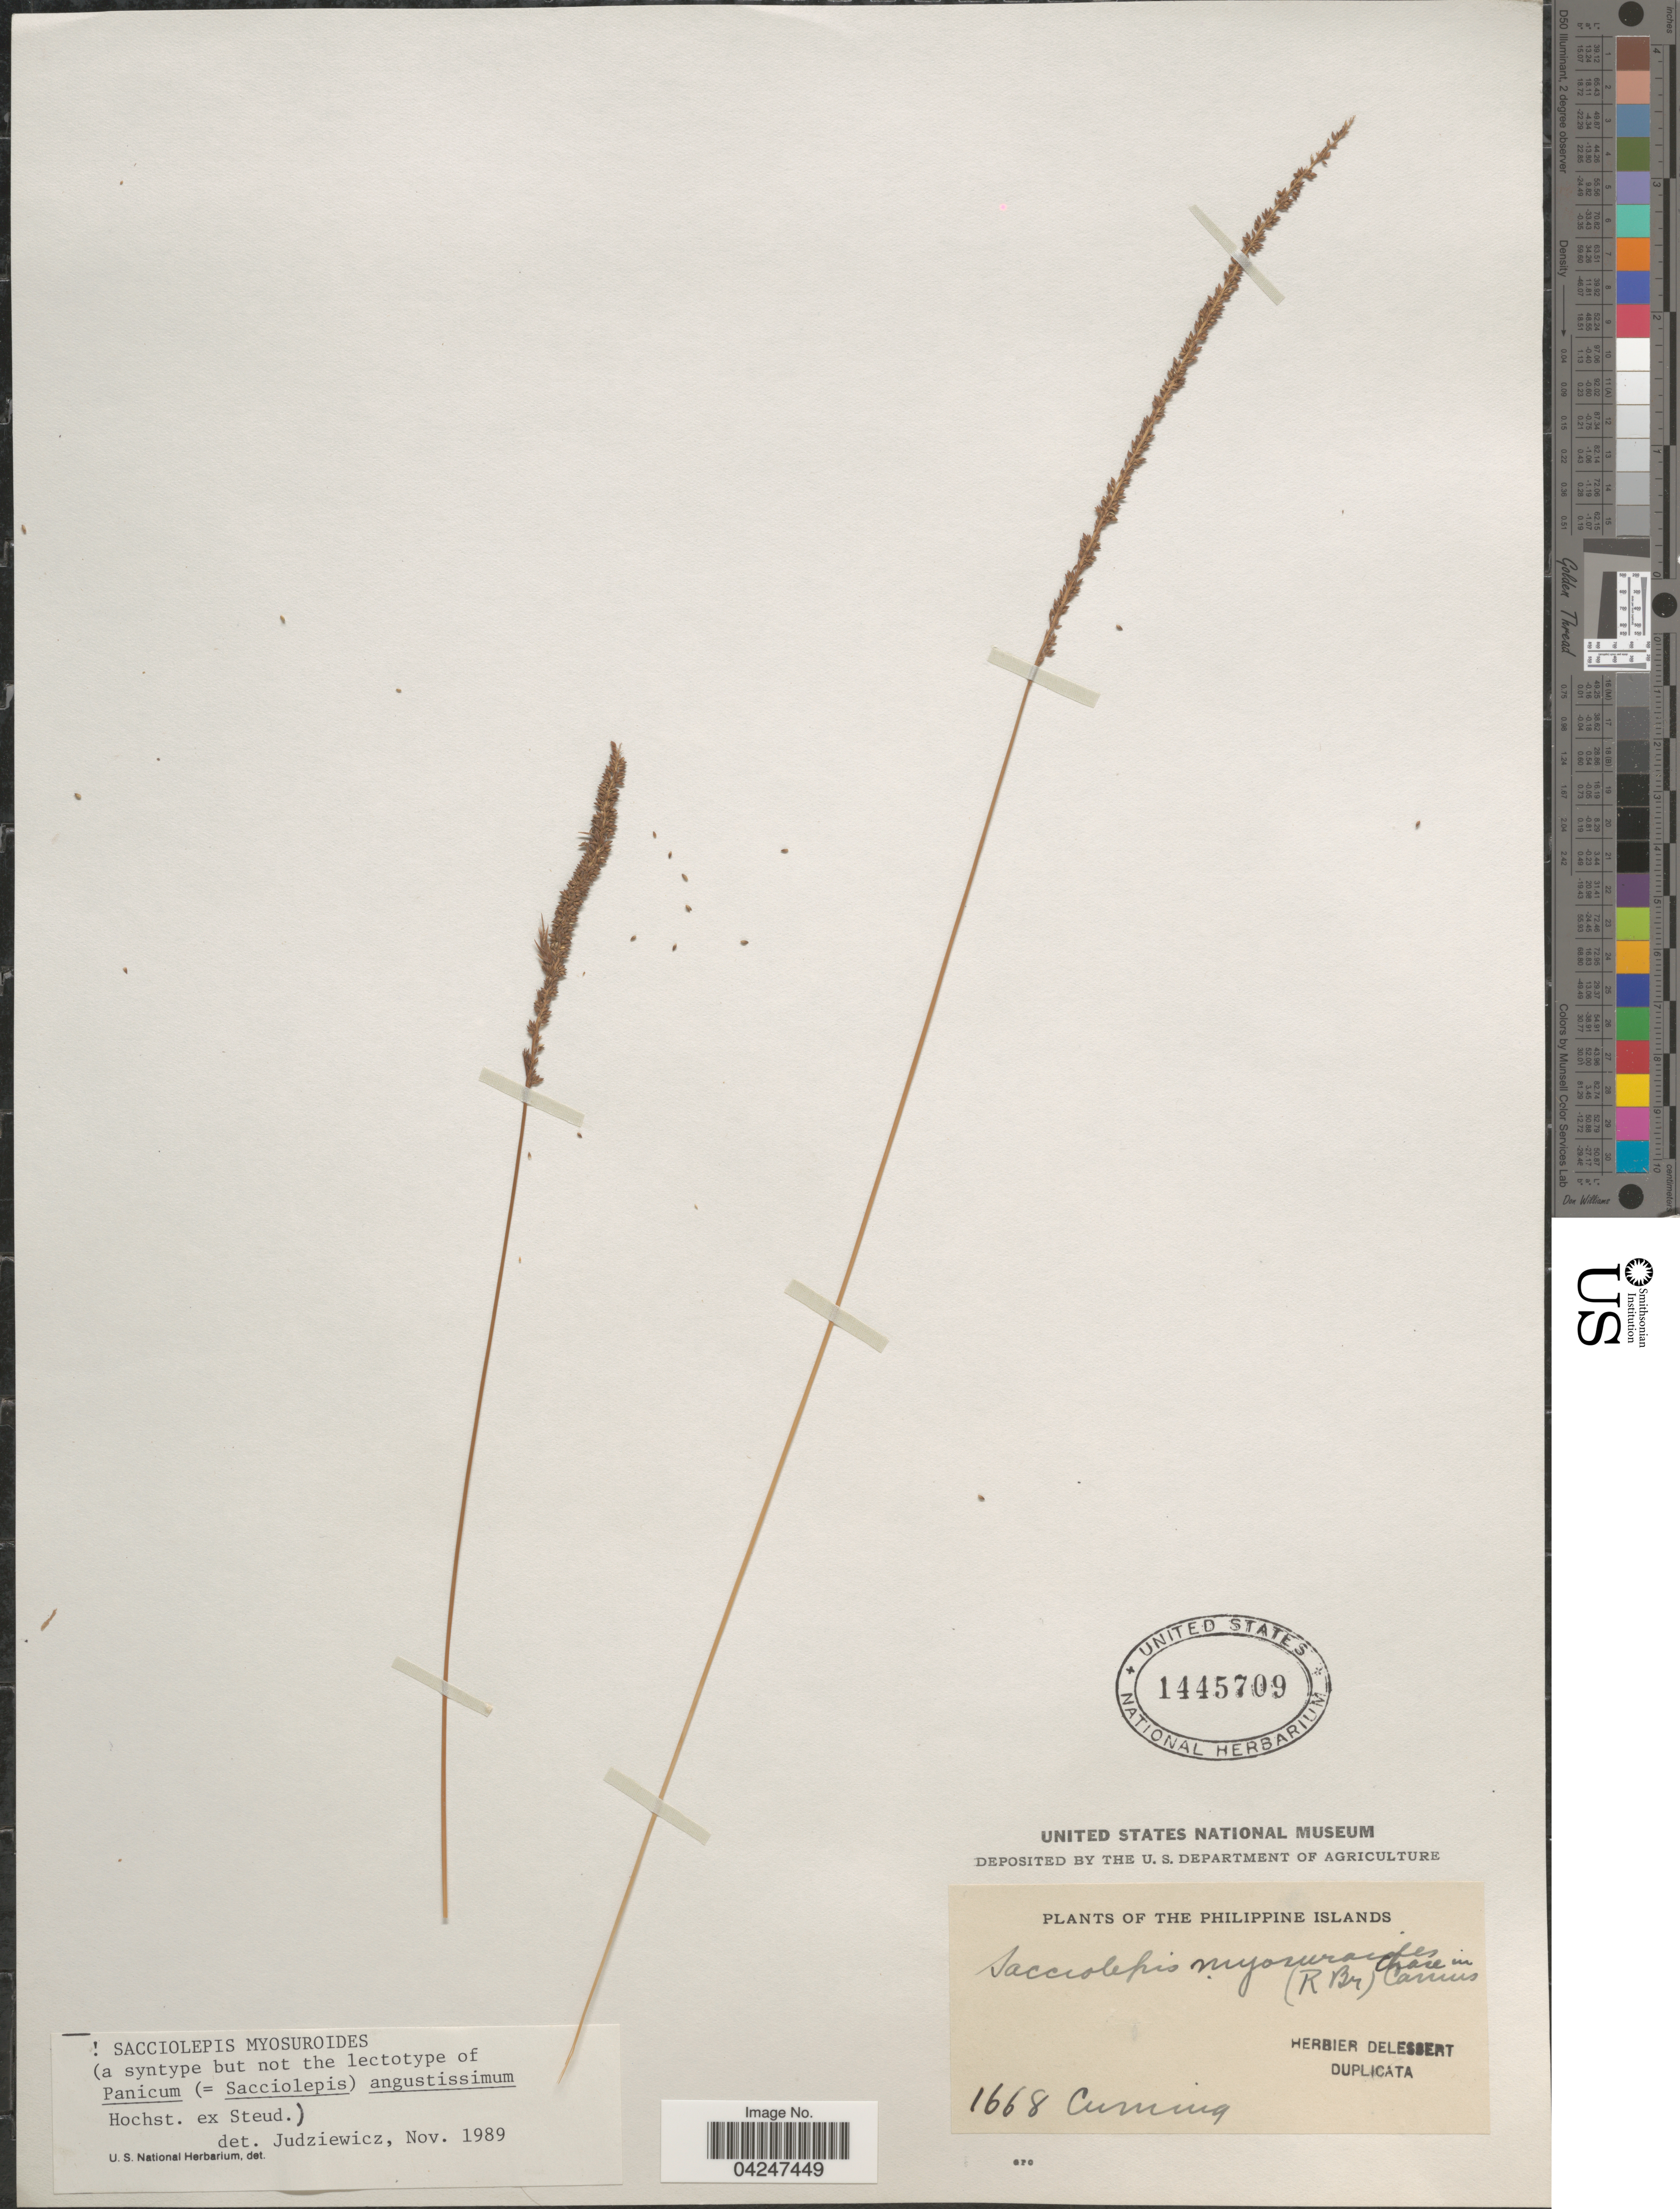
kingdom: Plantae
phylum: Tracheophyta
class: Liliopsida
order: Poales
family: Poaceae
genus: Sacciolepis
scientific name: Sacciolepis myosuroides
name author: (R. Br.) Chase ex E.G. Camus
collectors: -. Cuming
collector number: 1668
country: Philippines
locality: The Philippine Islands.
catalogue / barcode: US 1445709